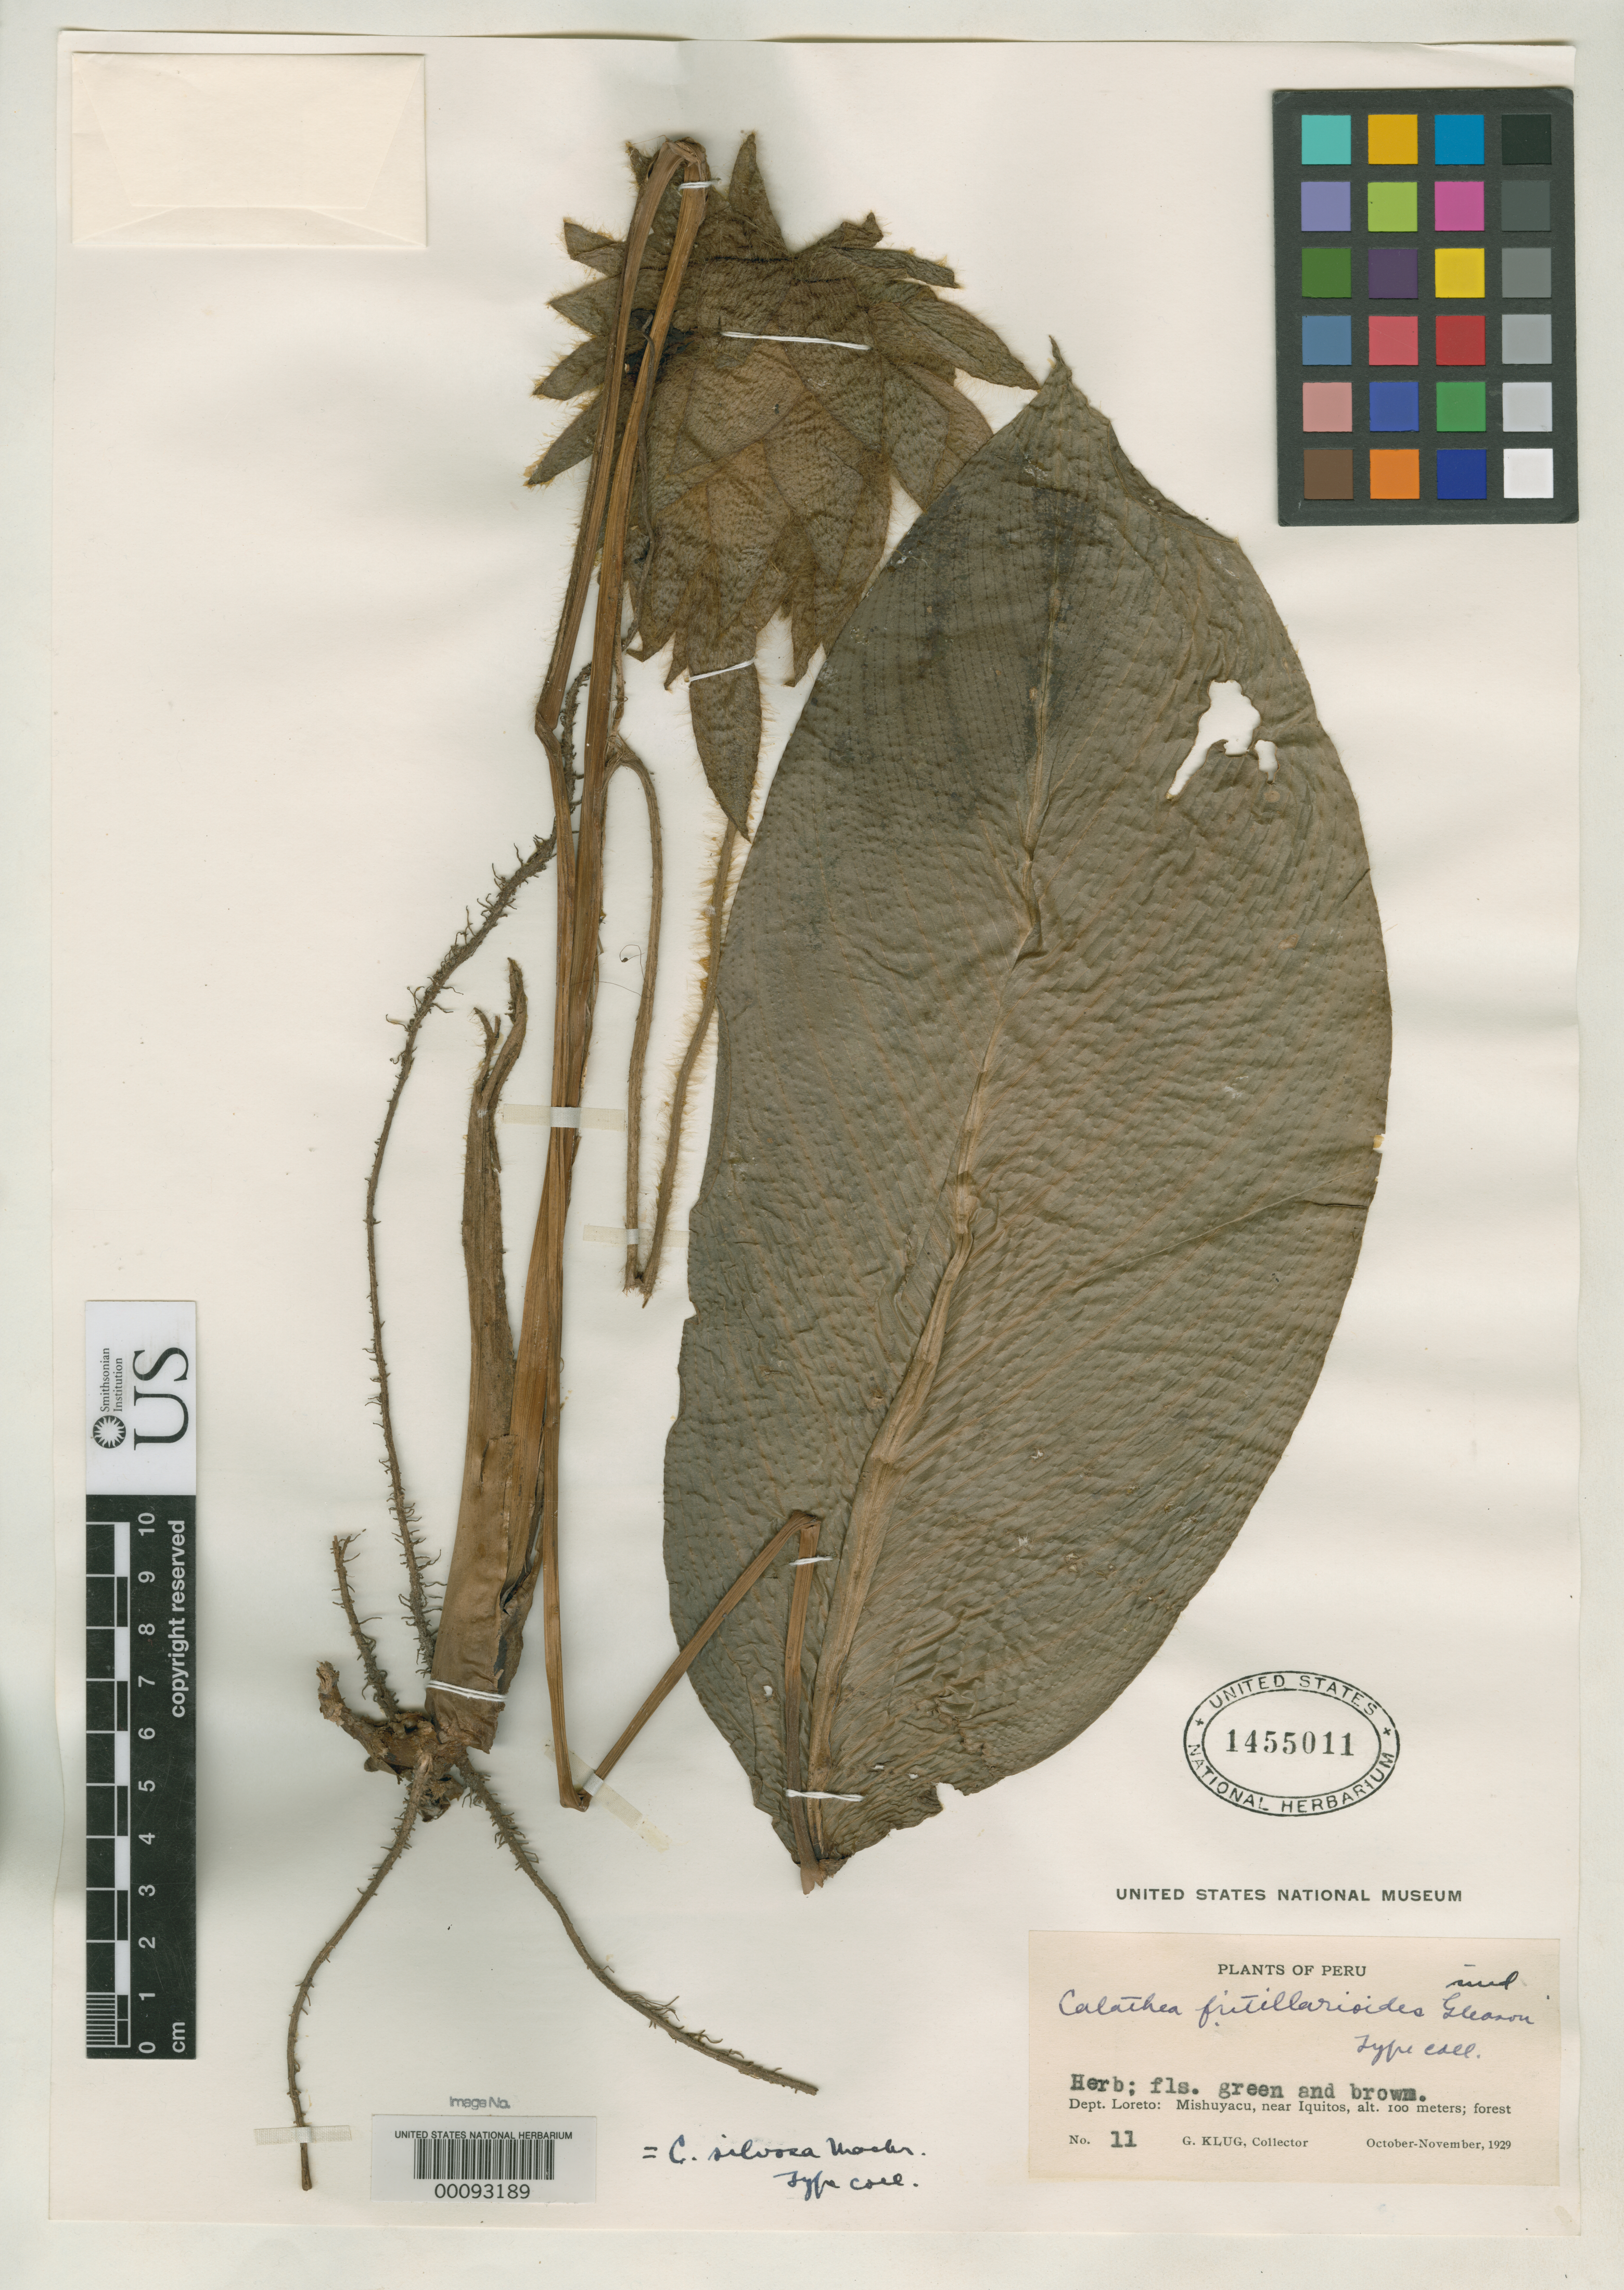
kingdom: Plantae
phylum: Tracheophyta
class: Liliopsida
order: Zingiberales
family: Marantaceae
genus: Calathea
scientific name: Calathea silvosa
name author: J.F. Macbr.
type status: Isotype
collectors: G. Klug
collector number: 11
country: Peru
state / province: Loreto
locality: Mishuyacu, near Iquitos.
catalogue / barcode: US 1455011